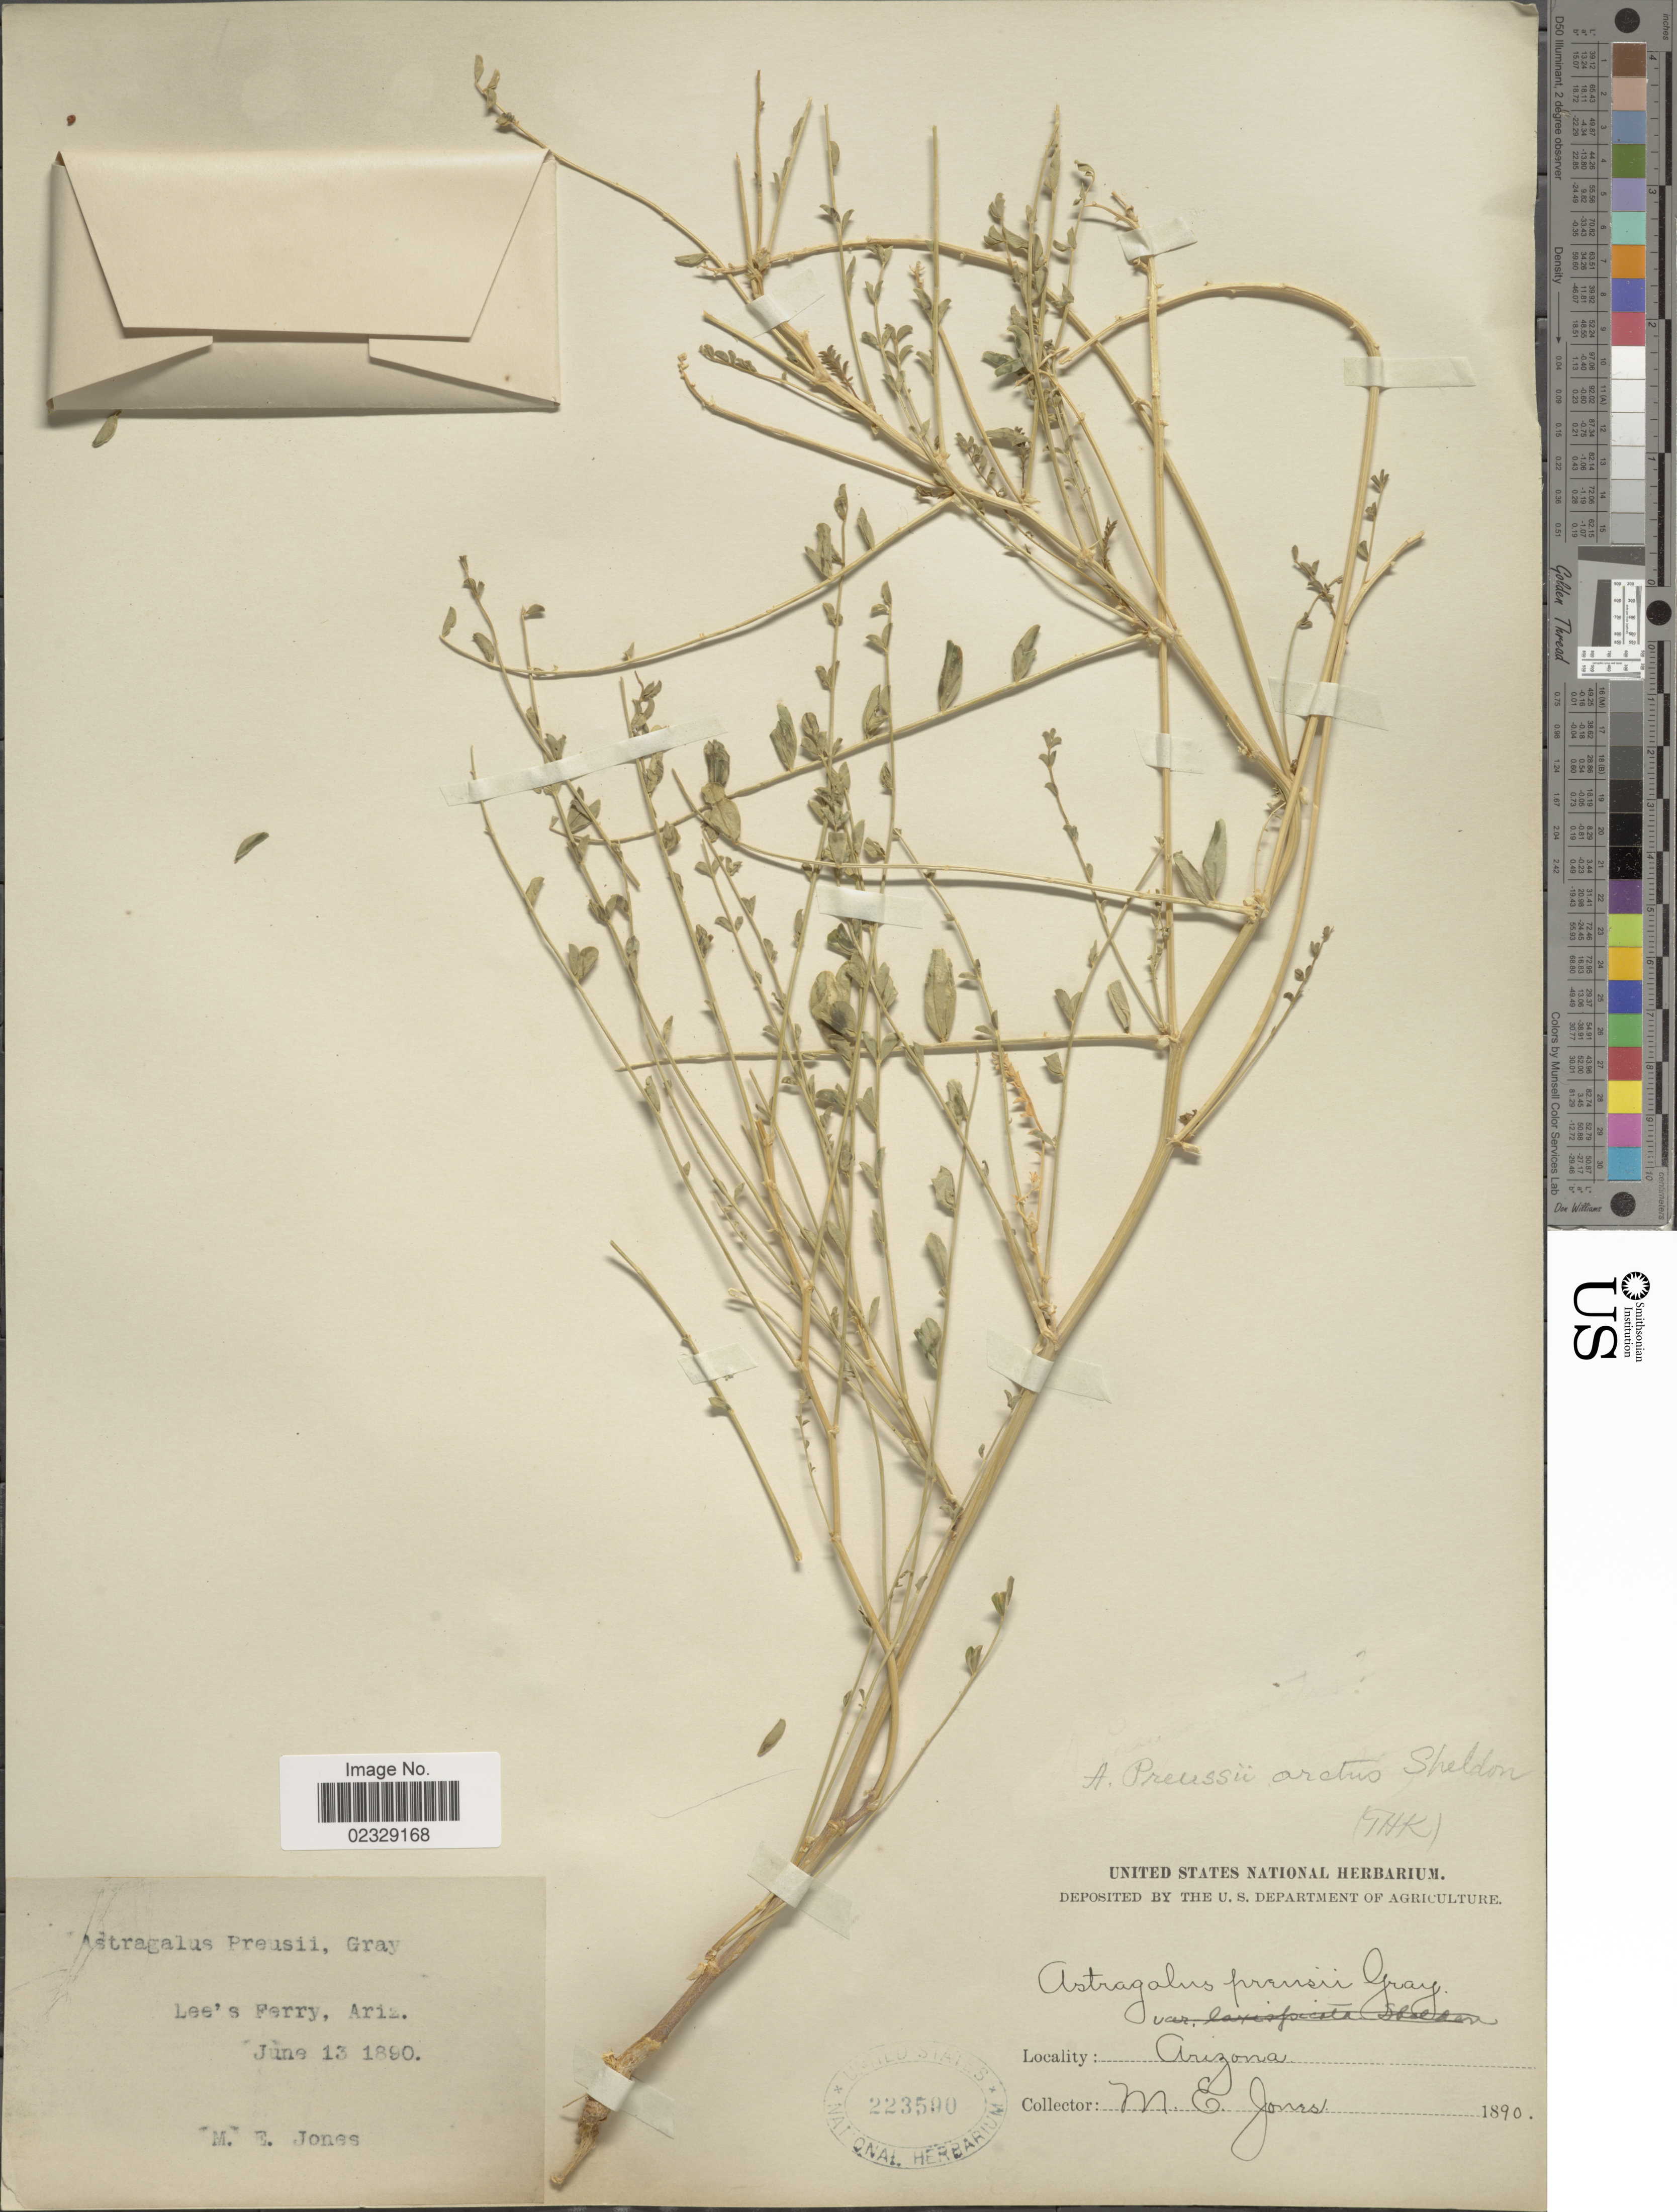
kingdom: Plantae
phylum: Tracheophyta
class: Magnoliopsida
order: Fabales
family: Fabaceae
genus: Astragalus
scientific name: Astragalus arctus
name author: (E. Sheld.) Tidestr.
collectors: M. E. Jones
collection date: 1890-06-13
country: United States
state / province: Arizona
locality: Lee's Ferry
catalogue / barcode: US 223590